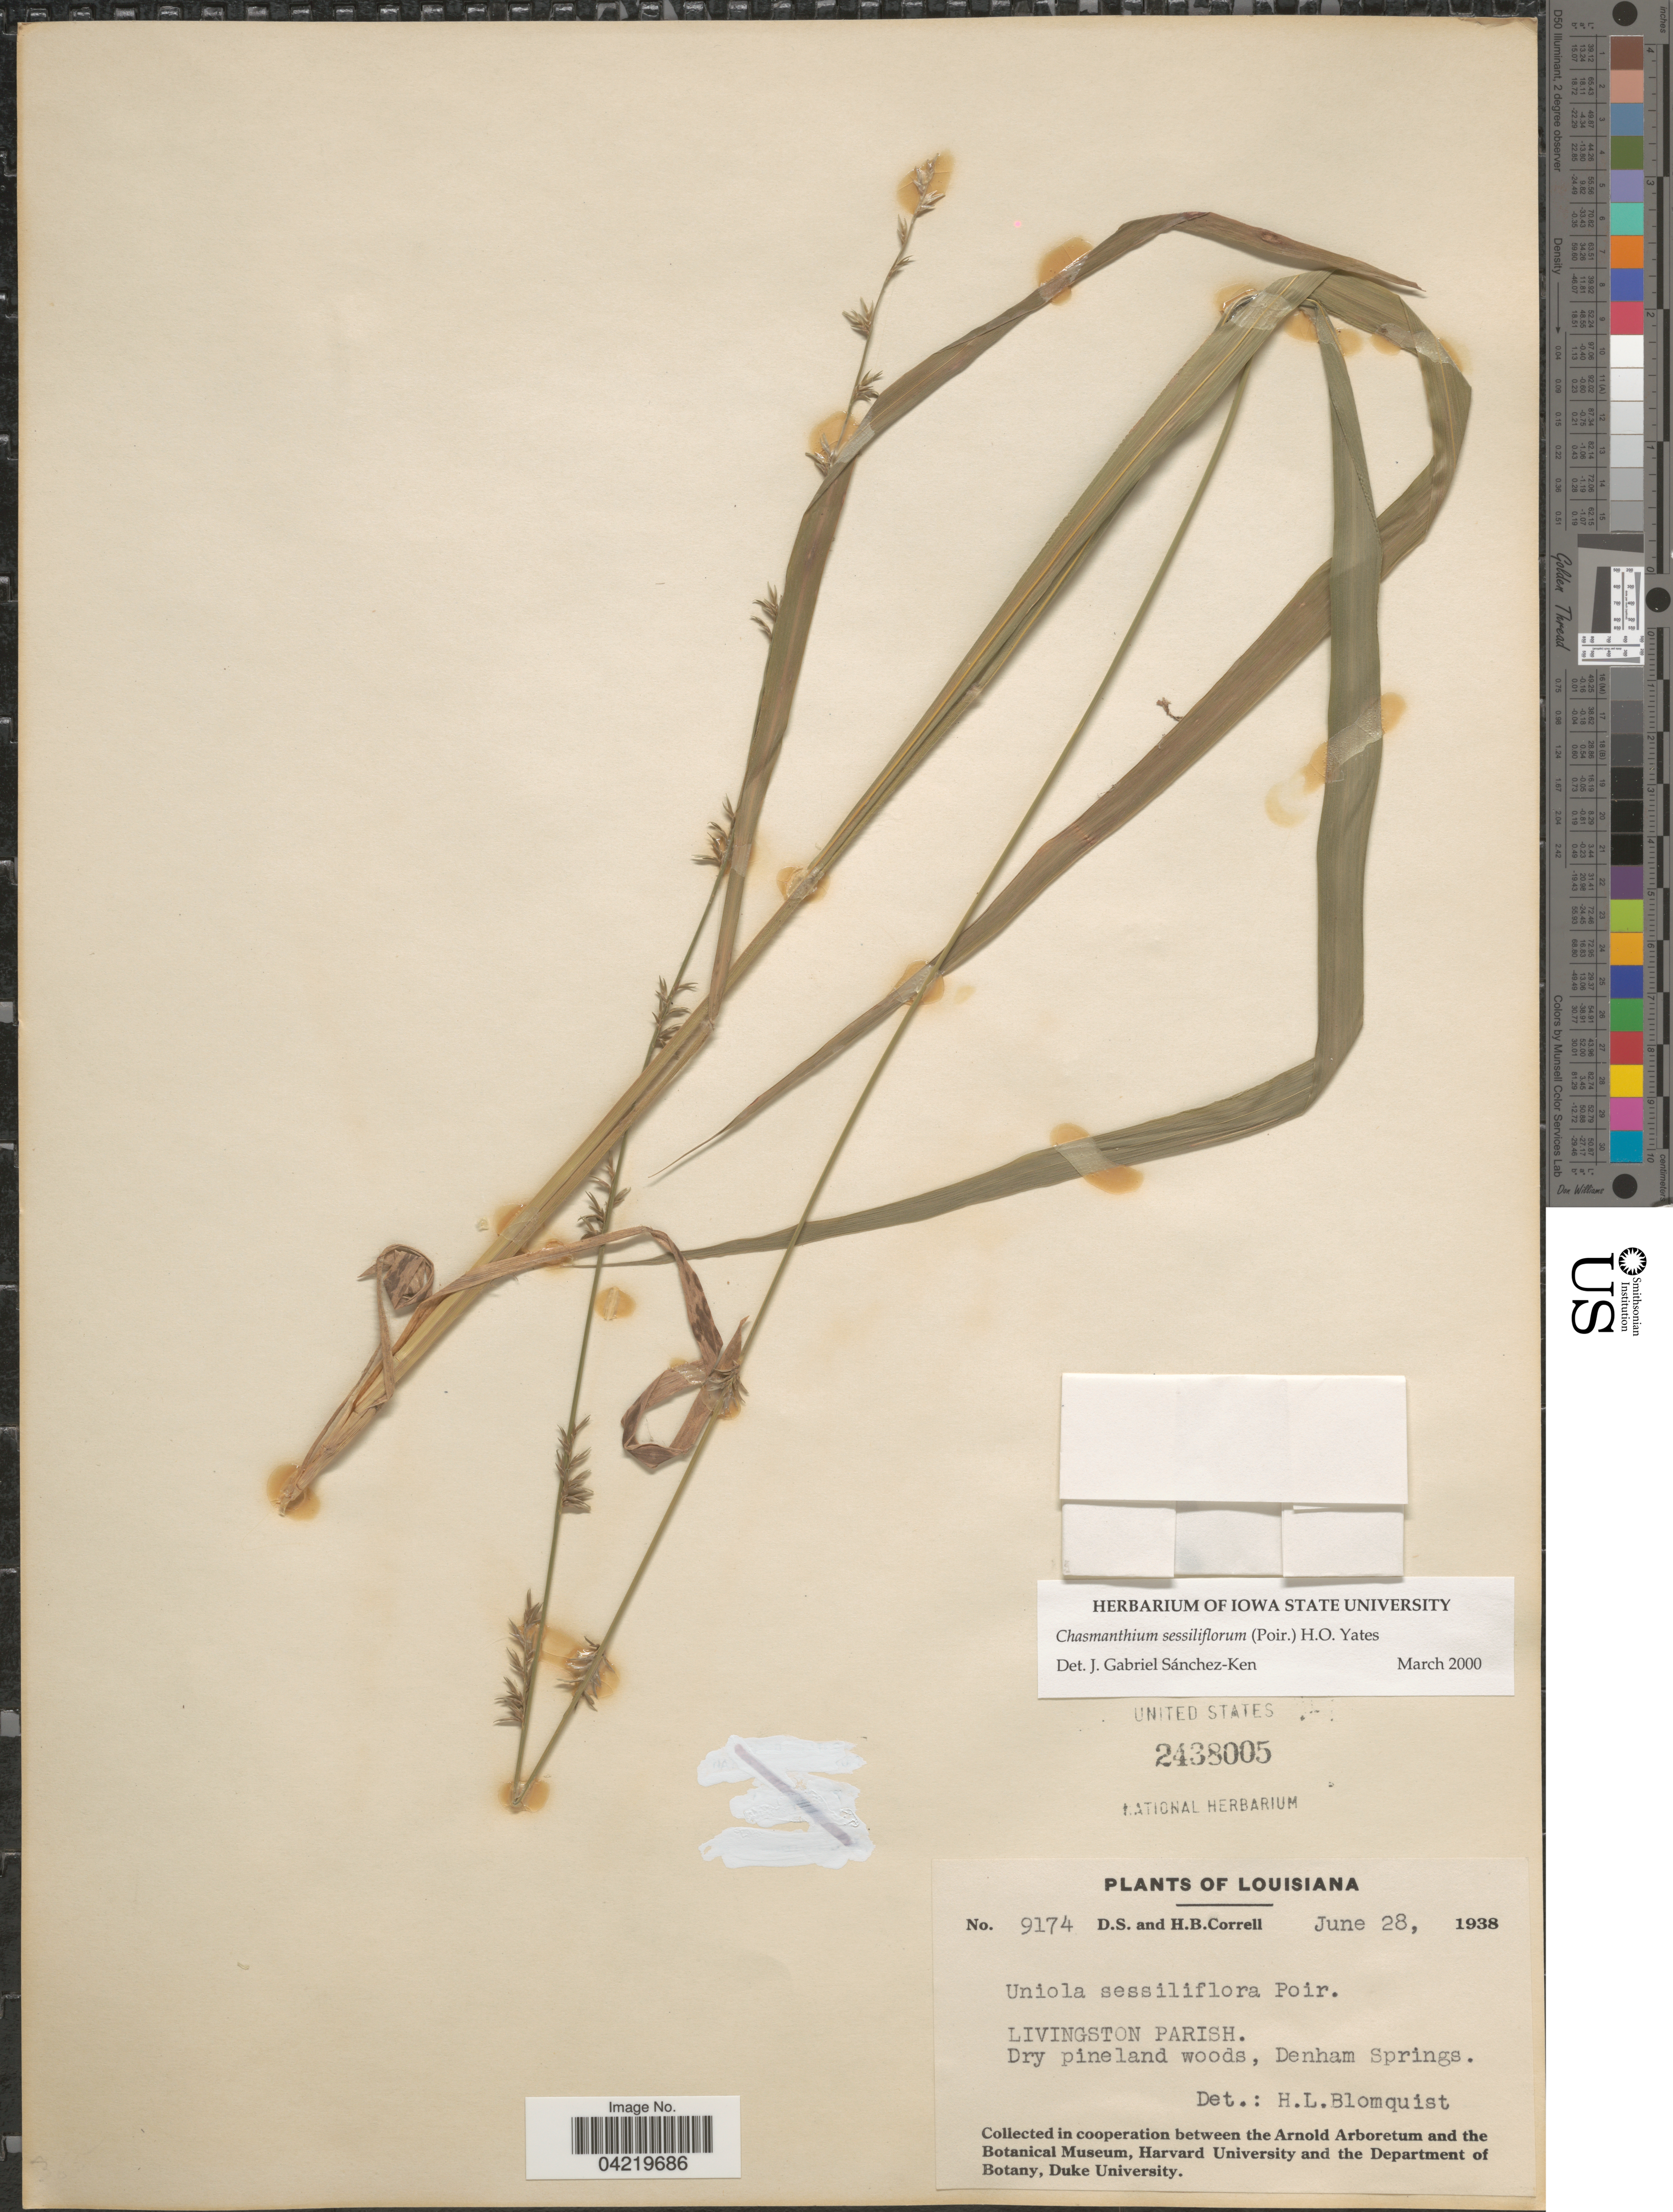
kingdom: Plantae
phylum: Tracheophyta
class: Liliopsida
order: Poales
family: Poaceae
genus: Chasmanthium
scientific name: Chasmanthium laxum subsp. sessiliflorum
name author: (L.) H.O. Yates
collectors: D. S. Correll & H. Correll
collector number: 9174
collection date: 1938-06-28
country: United States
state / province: Louisiana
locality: Livingston Parish. Dry pineland woods, Denham Springs.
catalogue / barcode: US 2438005